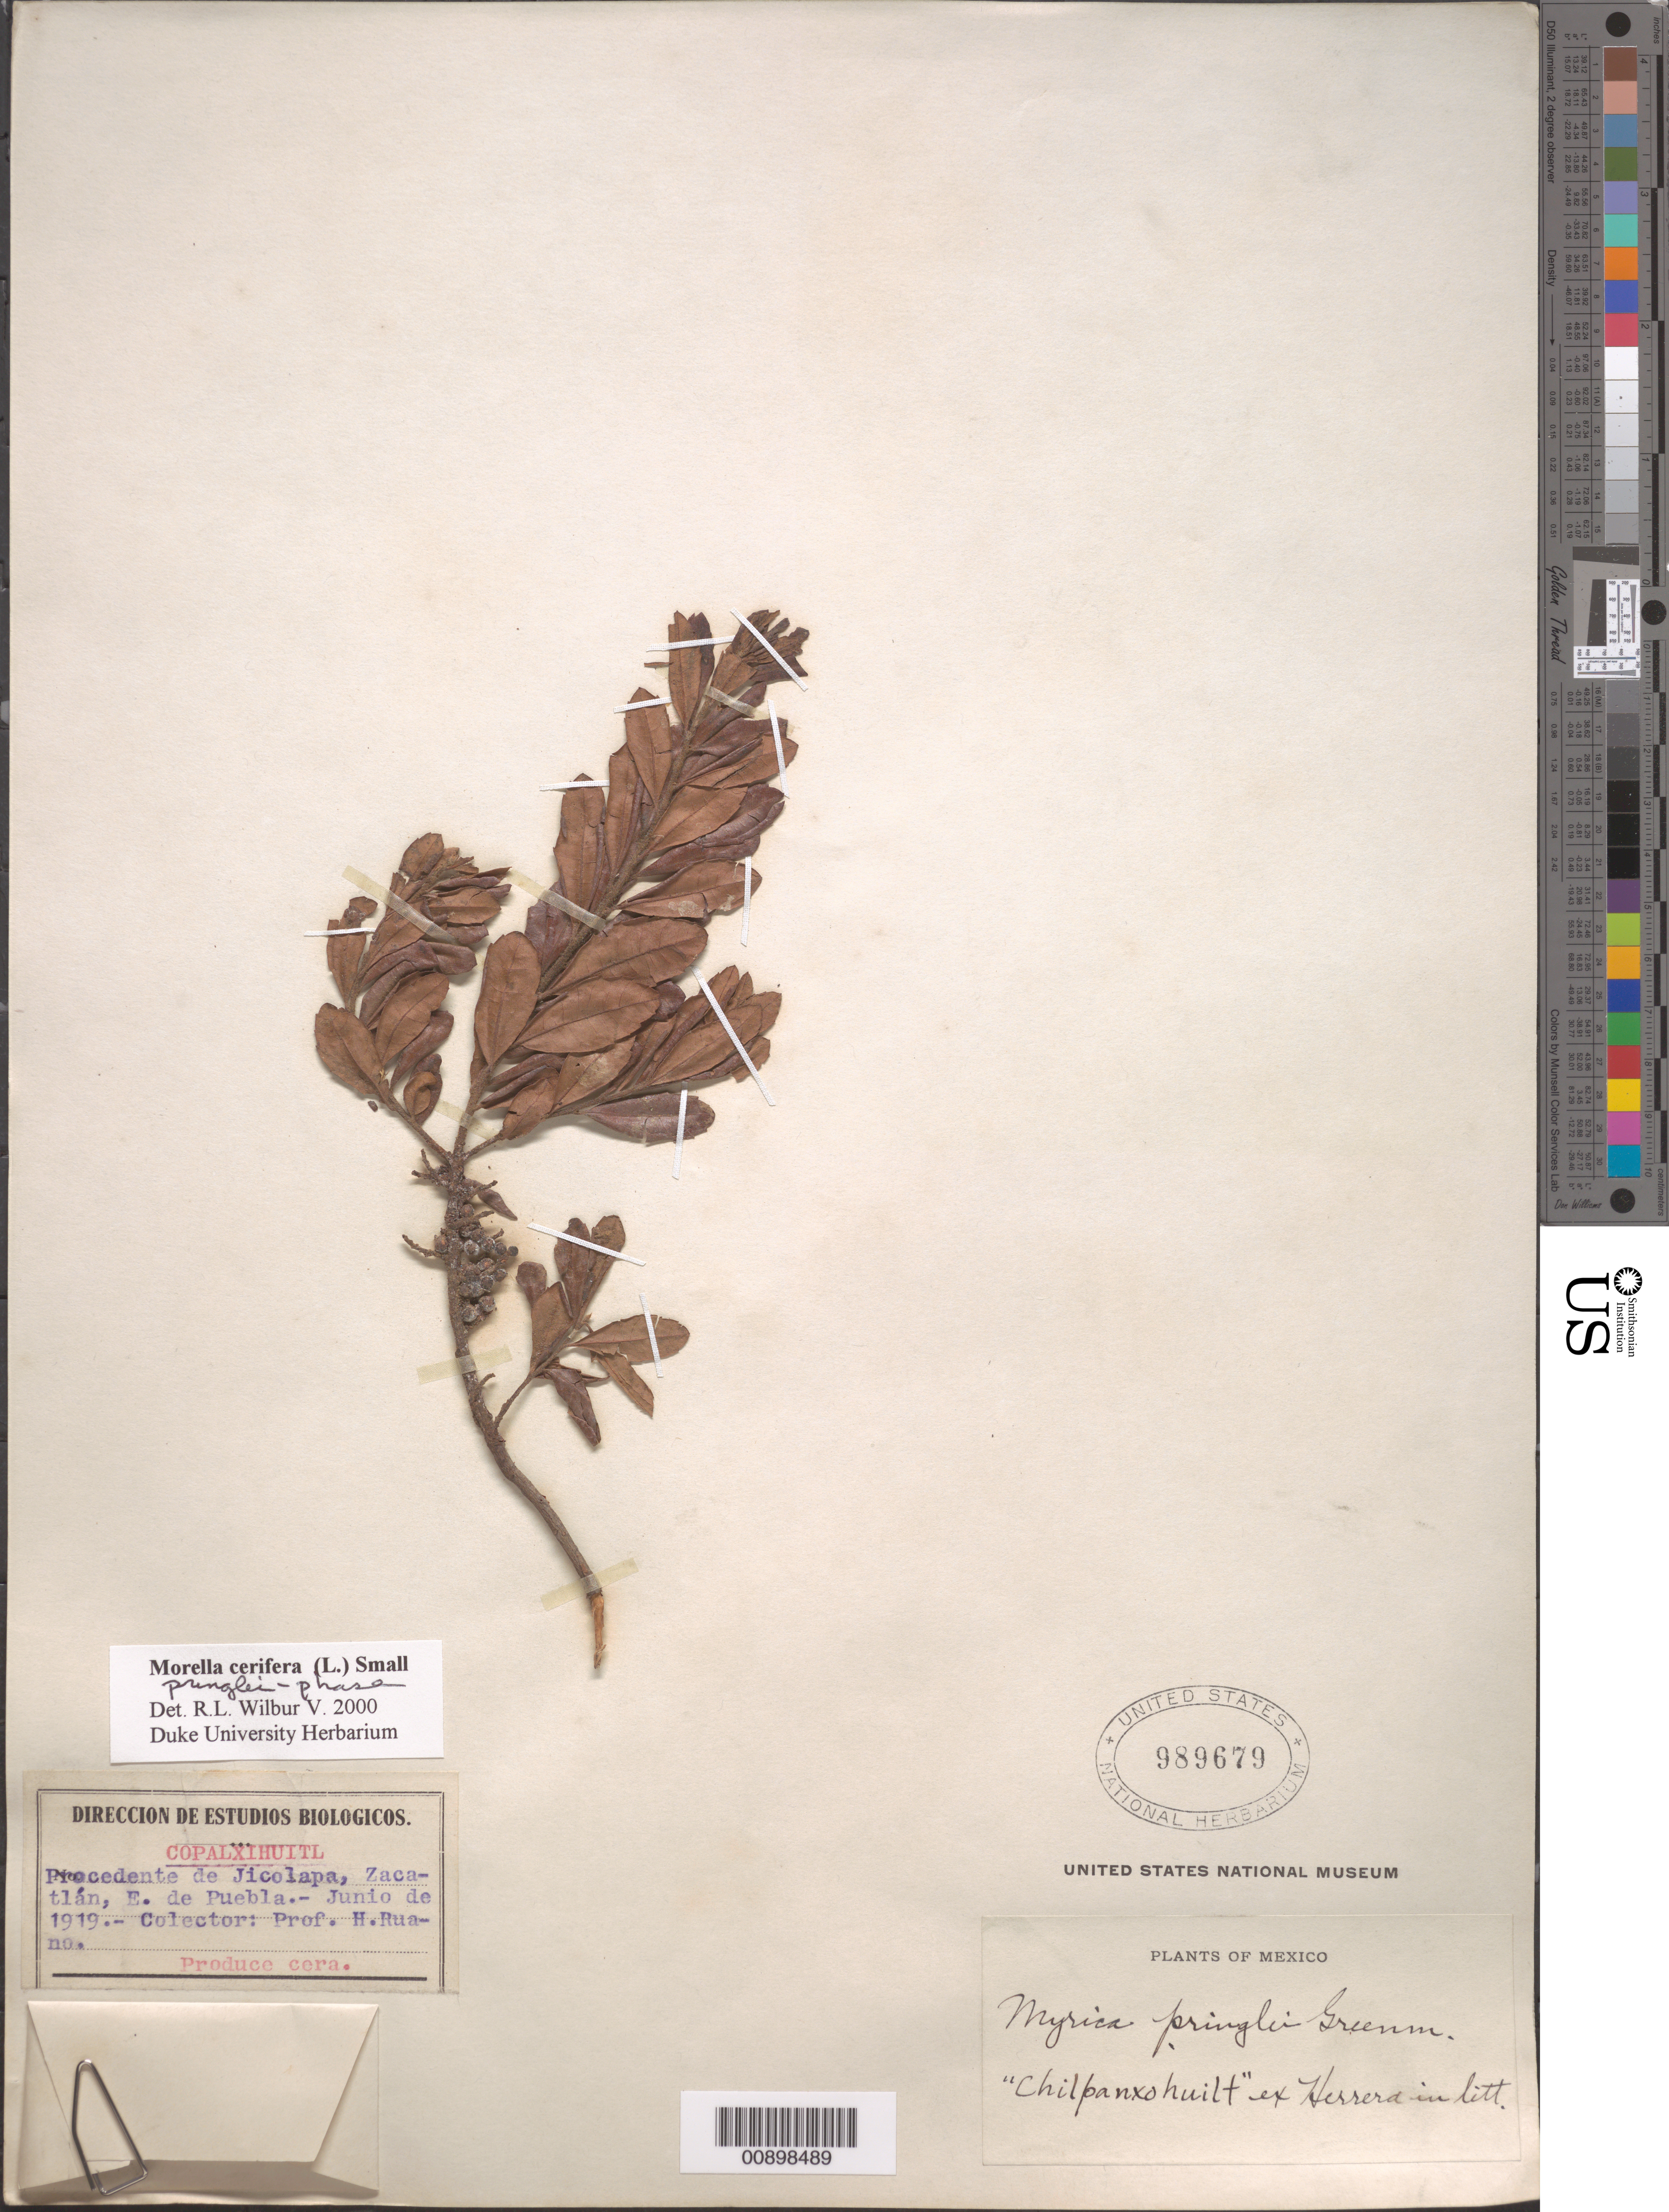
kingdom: Plantae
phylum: Tracheophyta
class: Magnoliopsida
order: Fagales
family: Myricaceae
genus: Morella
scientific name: Morella cerifera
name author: (L.) Small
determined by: Wilbur, R. L.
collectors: M. Ruano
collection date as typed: Jun 1919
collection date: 1919-06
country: Mexico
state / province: Puebla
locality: Jicolapa, Zacatlán, E. de Puebla.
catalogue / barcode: US 989679